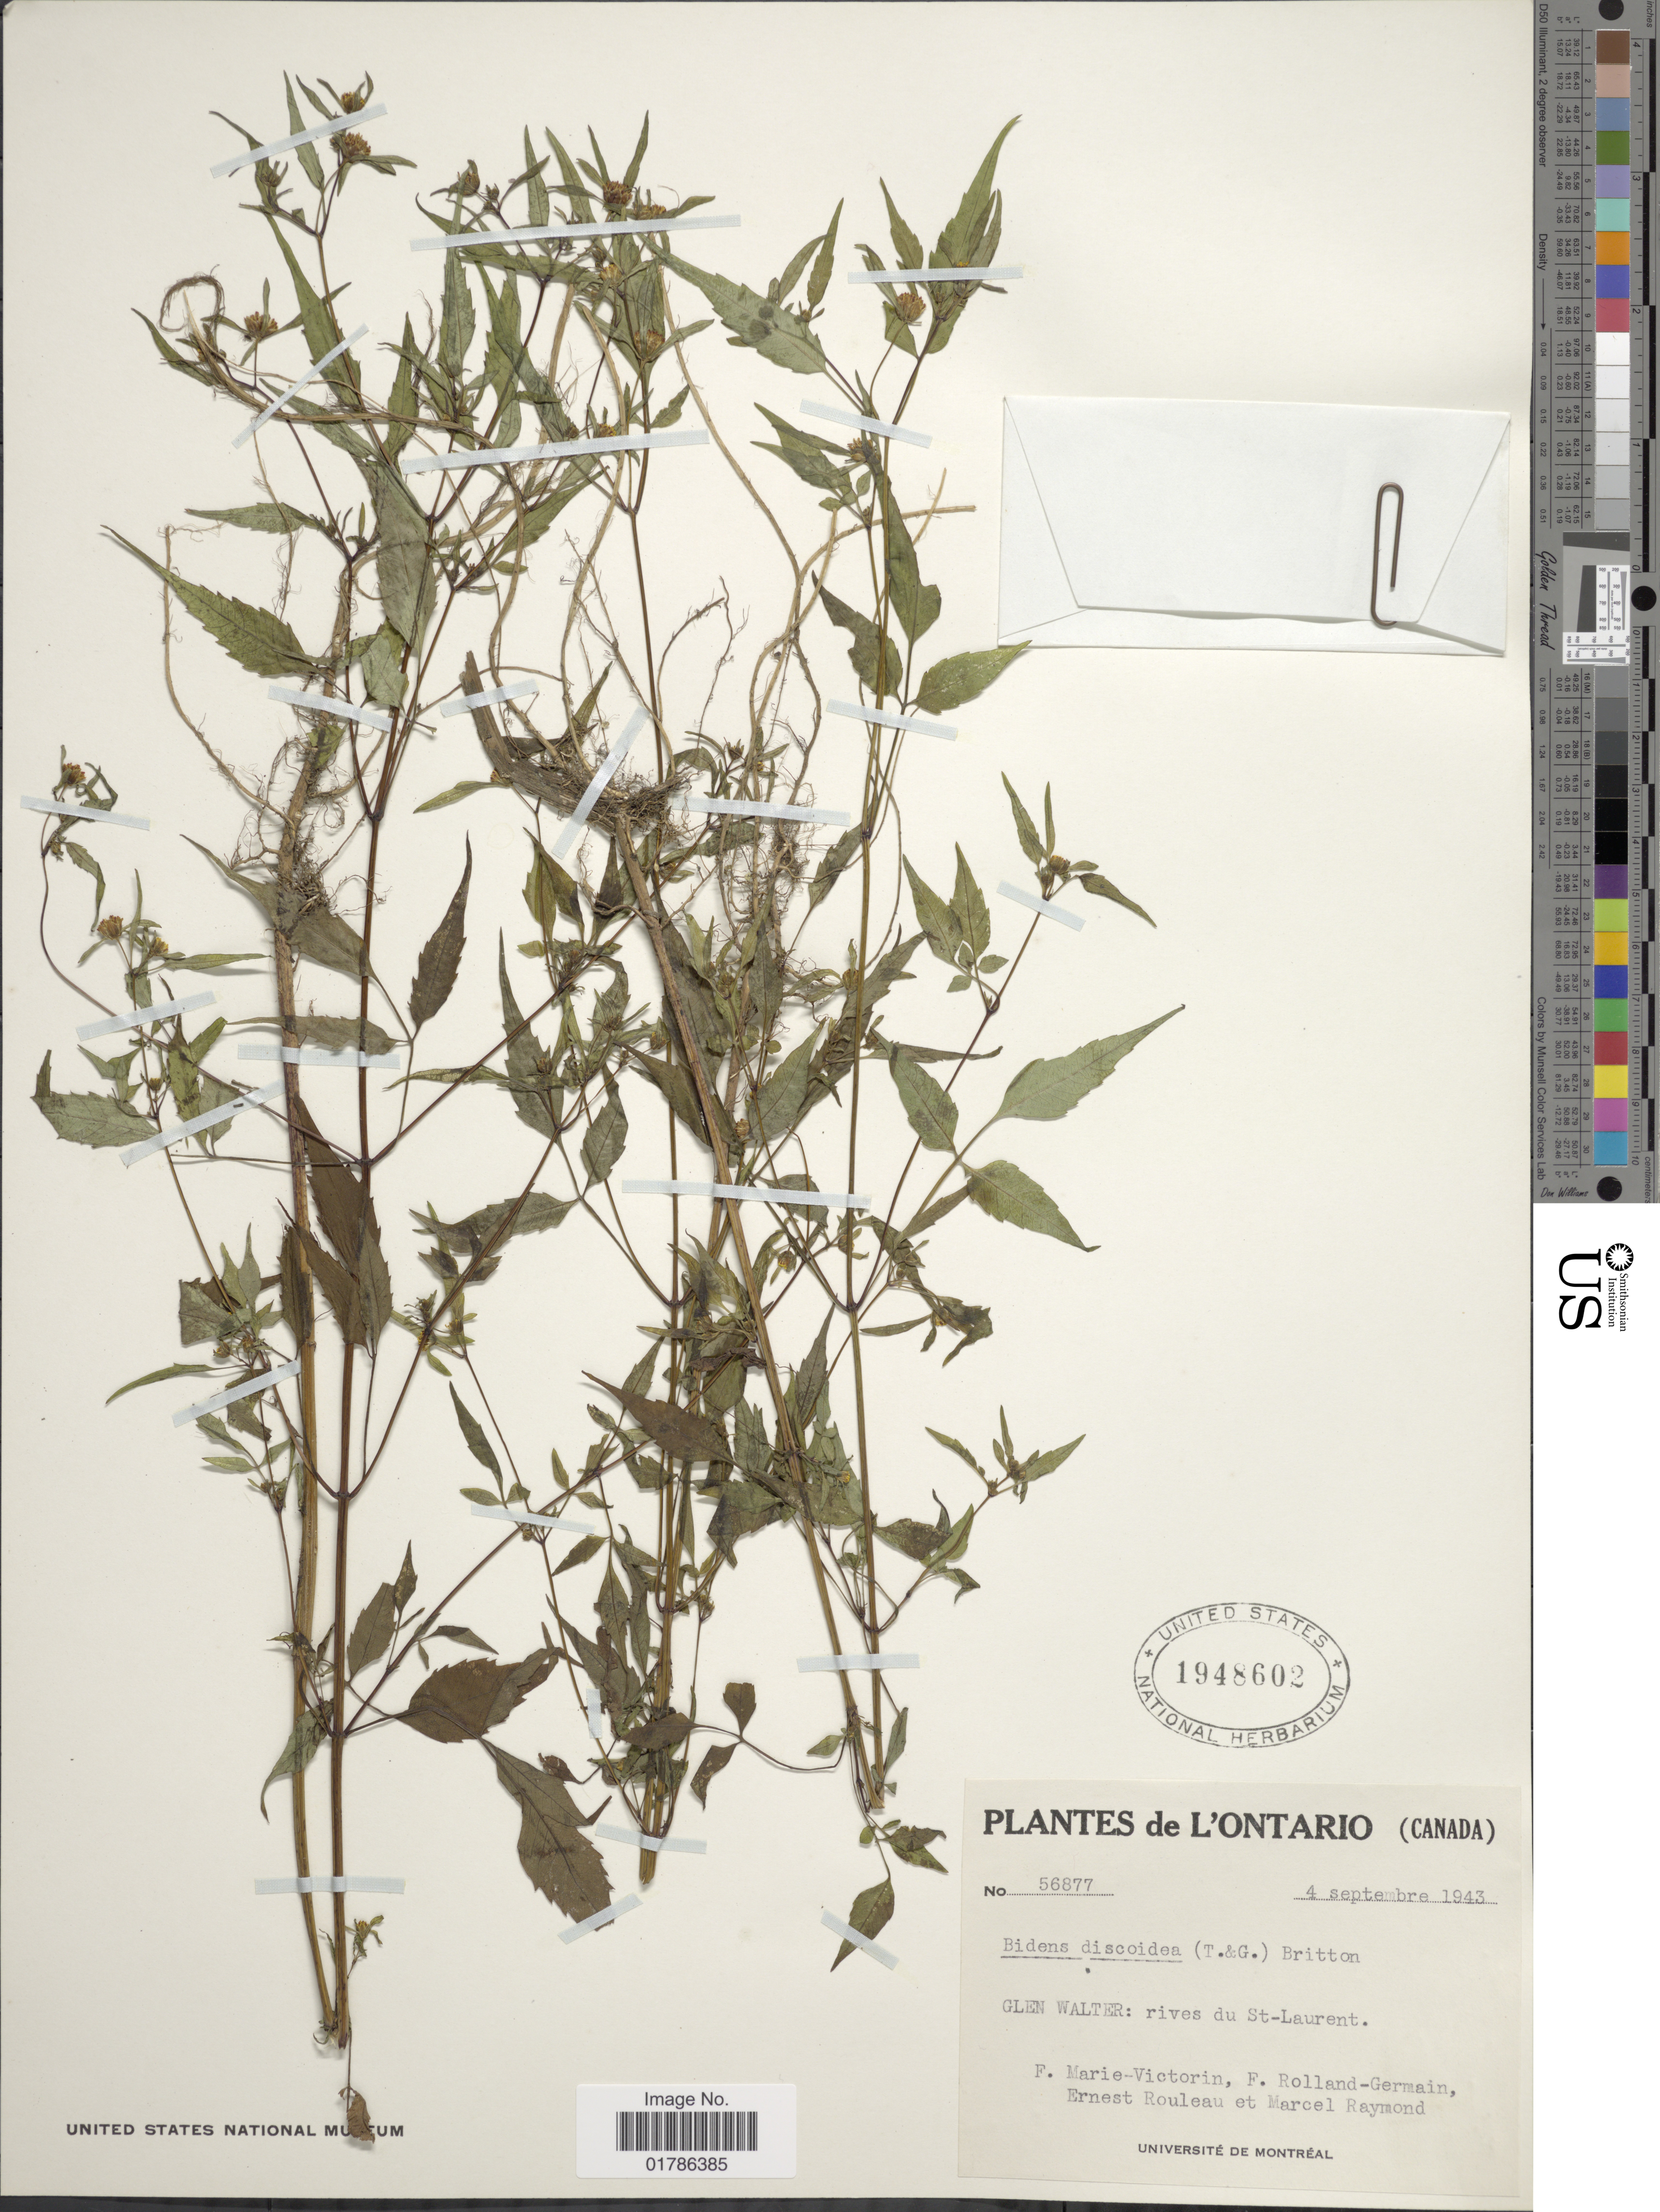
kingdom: Plantae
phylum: Tracheophyta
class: Magnoliopsida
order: Asterales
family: Asteraceae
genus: Bidens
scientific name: Bidens discoidea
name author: (Torr. & A. Gray) Britton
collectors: F. Marie-Victorin, Rolland-Germain, E. Rouleau & M. Raymond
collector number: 56877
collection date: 1943-09-04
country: Canada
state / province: Ontario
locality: Glen Walter: rives du St. Laurent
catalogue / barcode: US 1948602